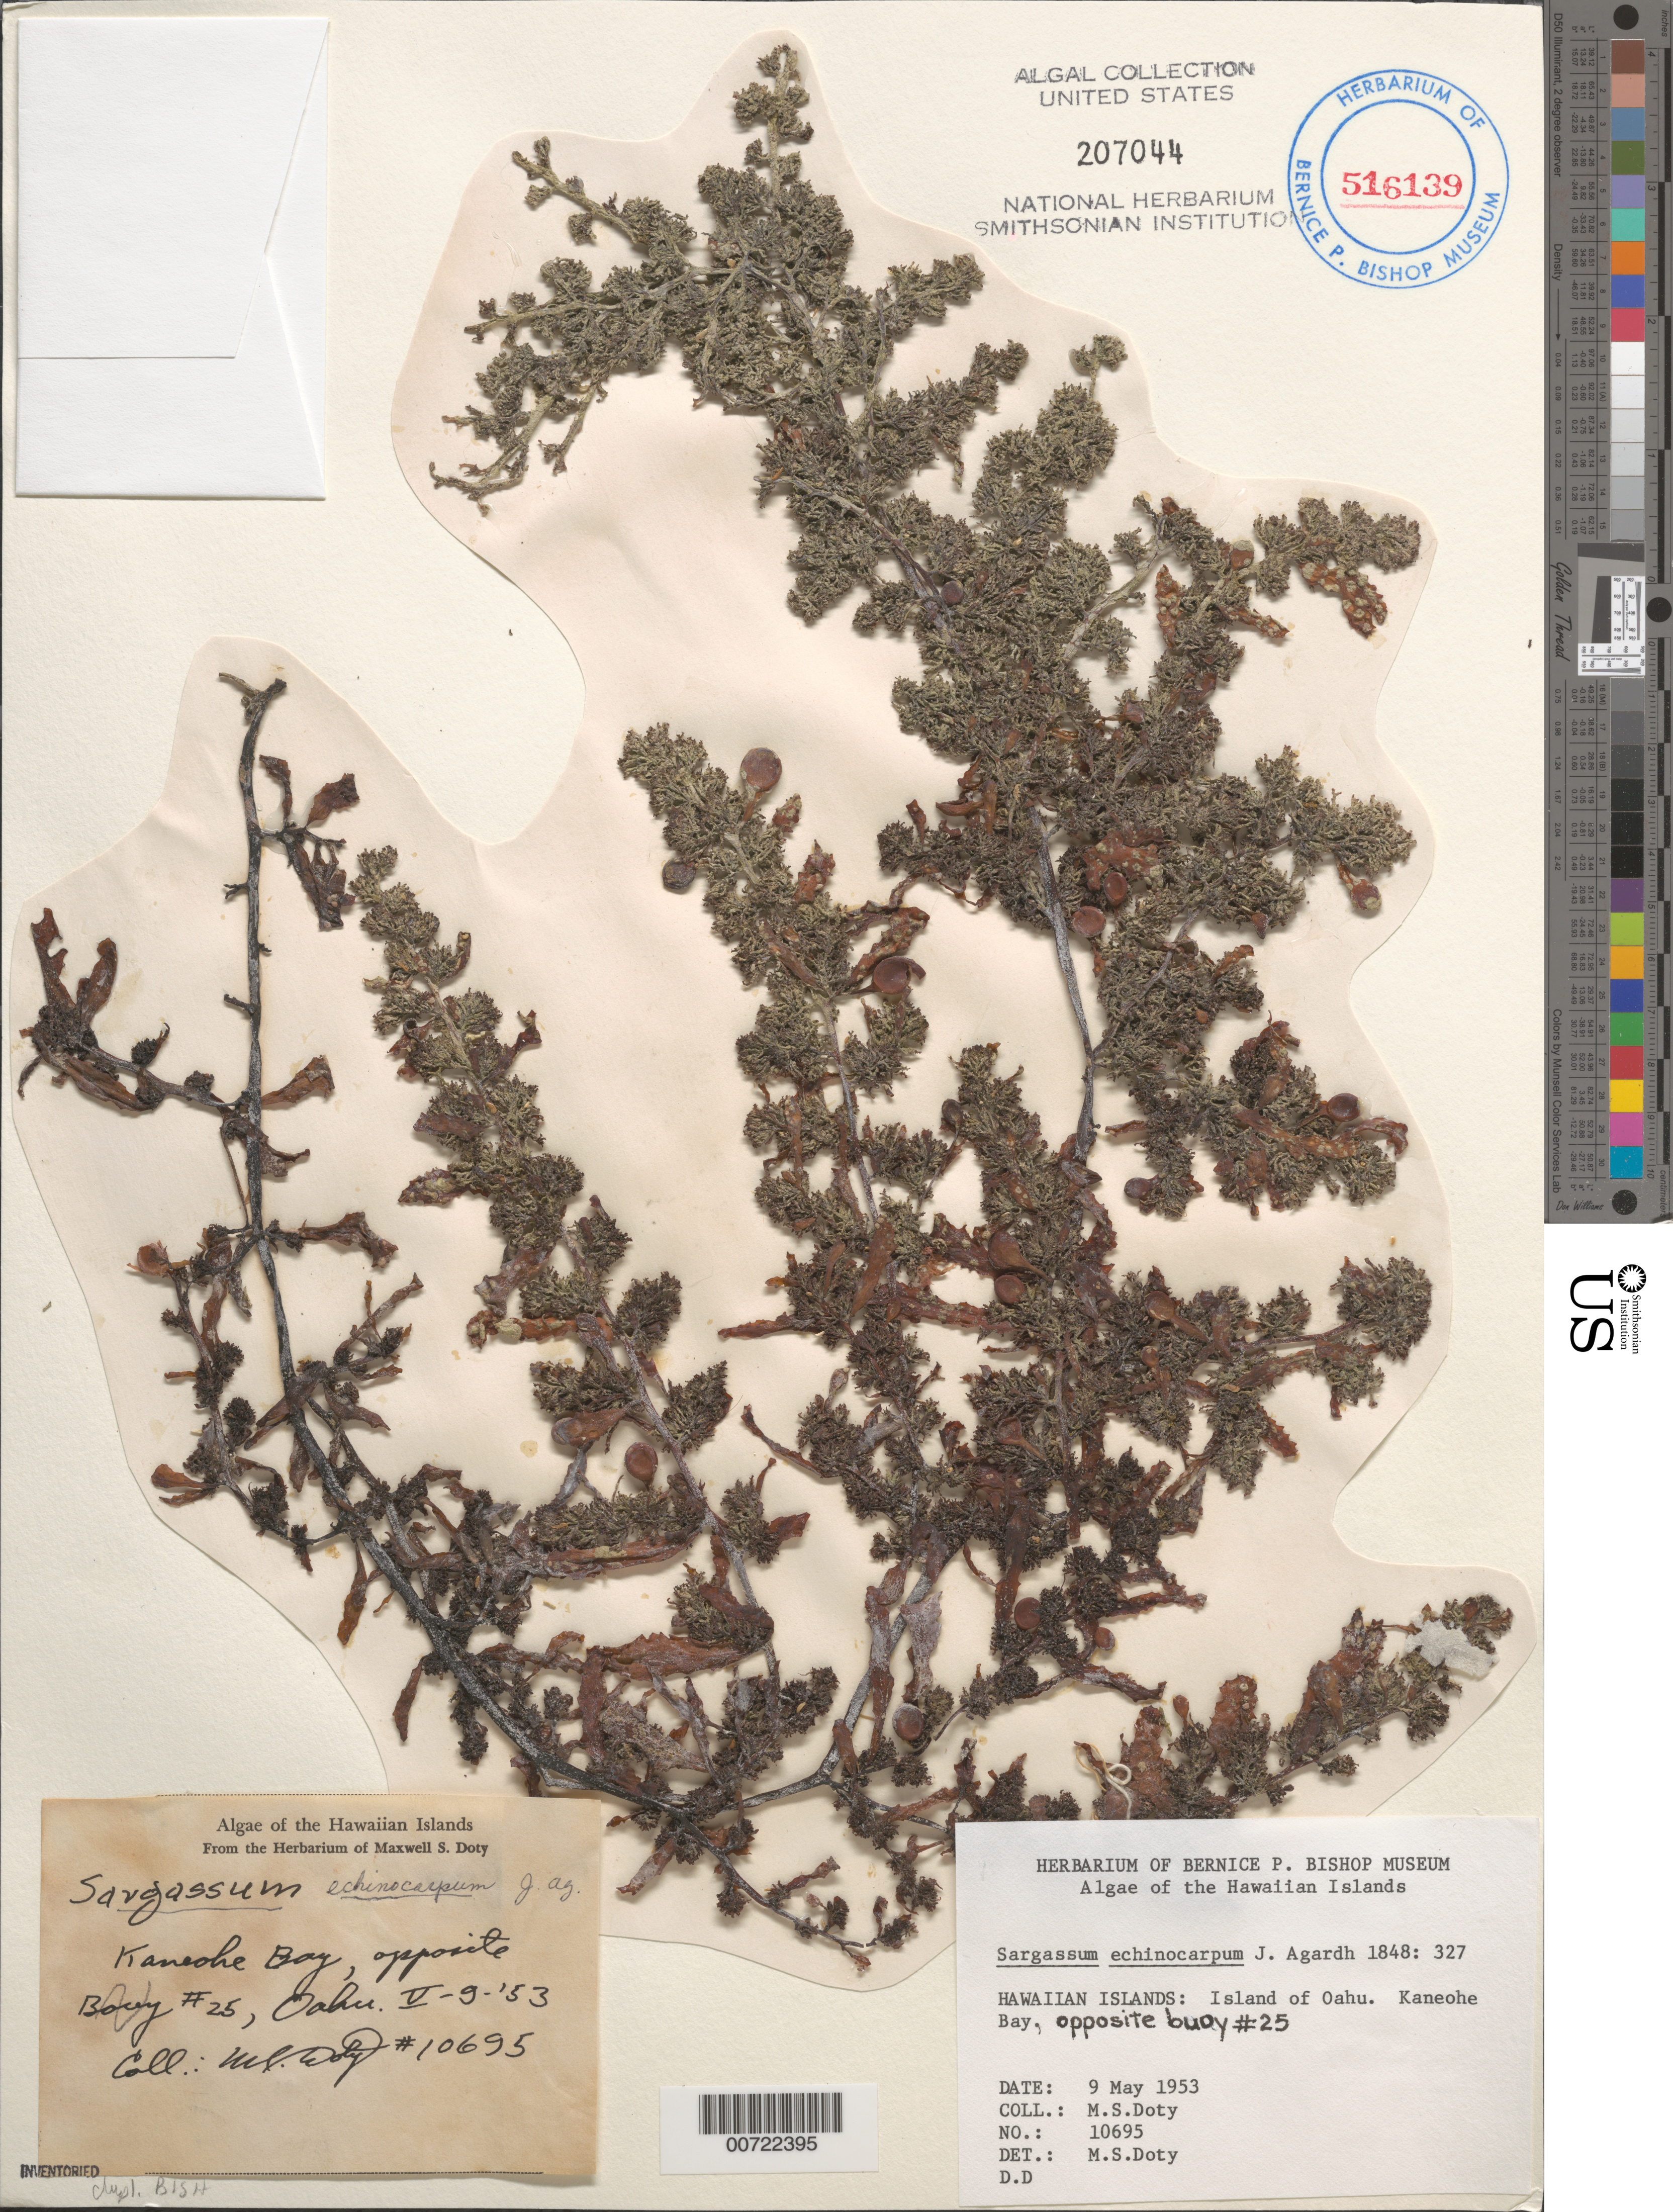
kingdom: Chromista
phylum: Ochrophyta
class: Phaeophyceae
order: Fucales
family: Sargassaceae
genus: Sargassum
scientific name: Sargassum aquifolium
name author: (Turner) C. Agardh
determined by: Algae name updating Project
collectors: M. S. Doty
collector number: MSD 10695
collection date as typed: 09 May 1953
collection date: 1953-05-09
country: United States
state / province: Hawaii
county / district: Honolulu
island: Oahu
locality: Kaneohe Bay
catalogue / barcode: US 207044